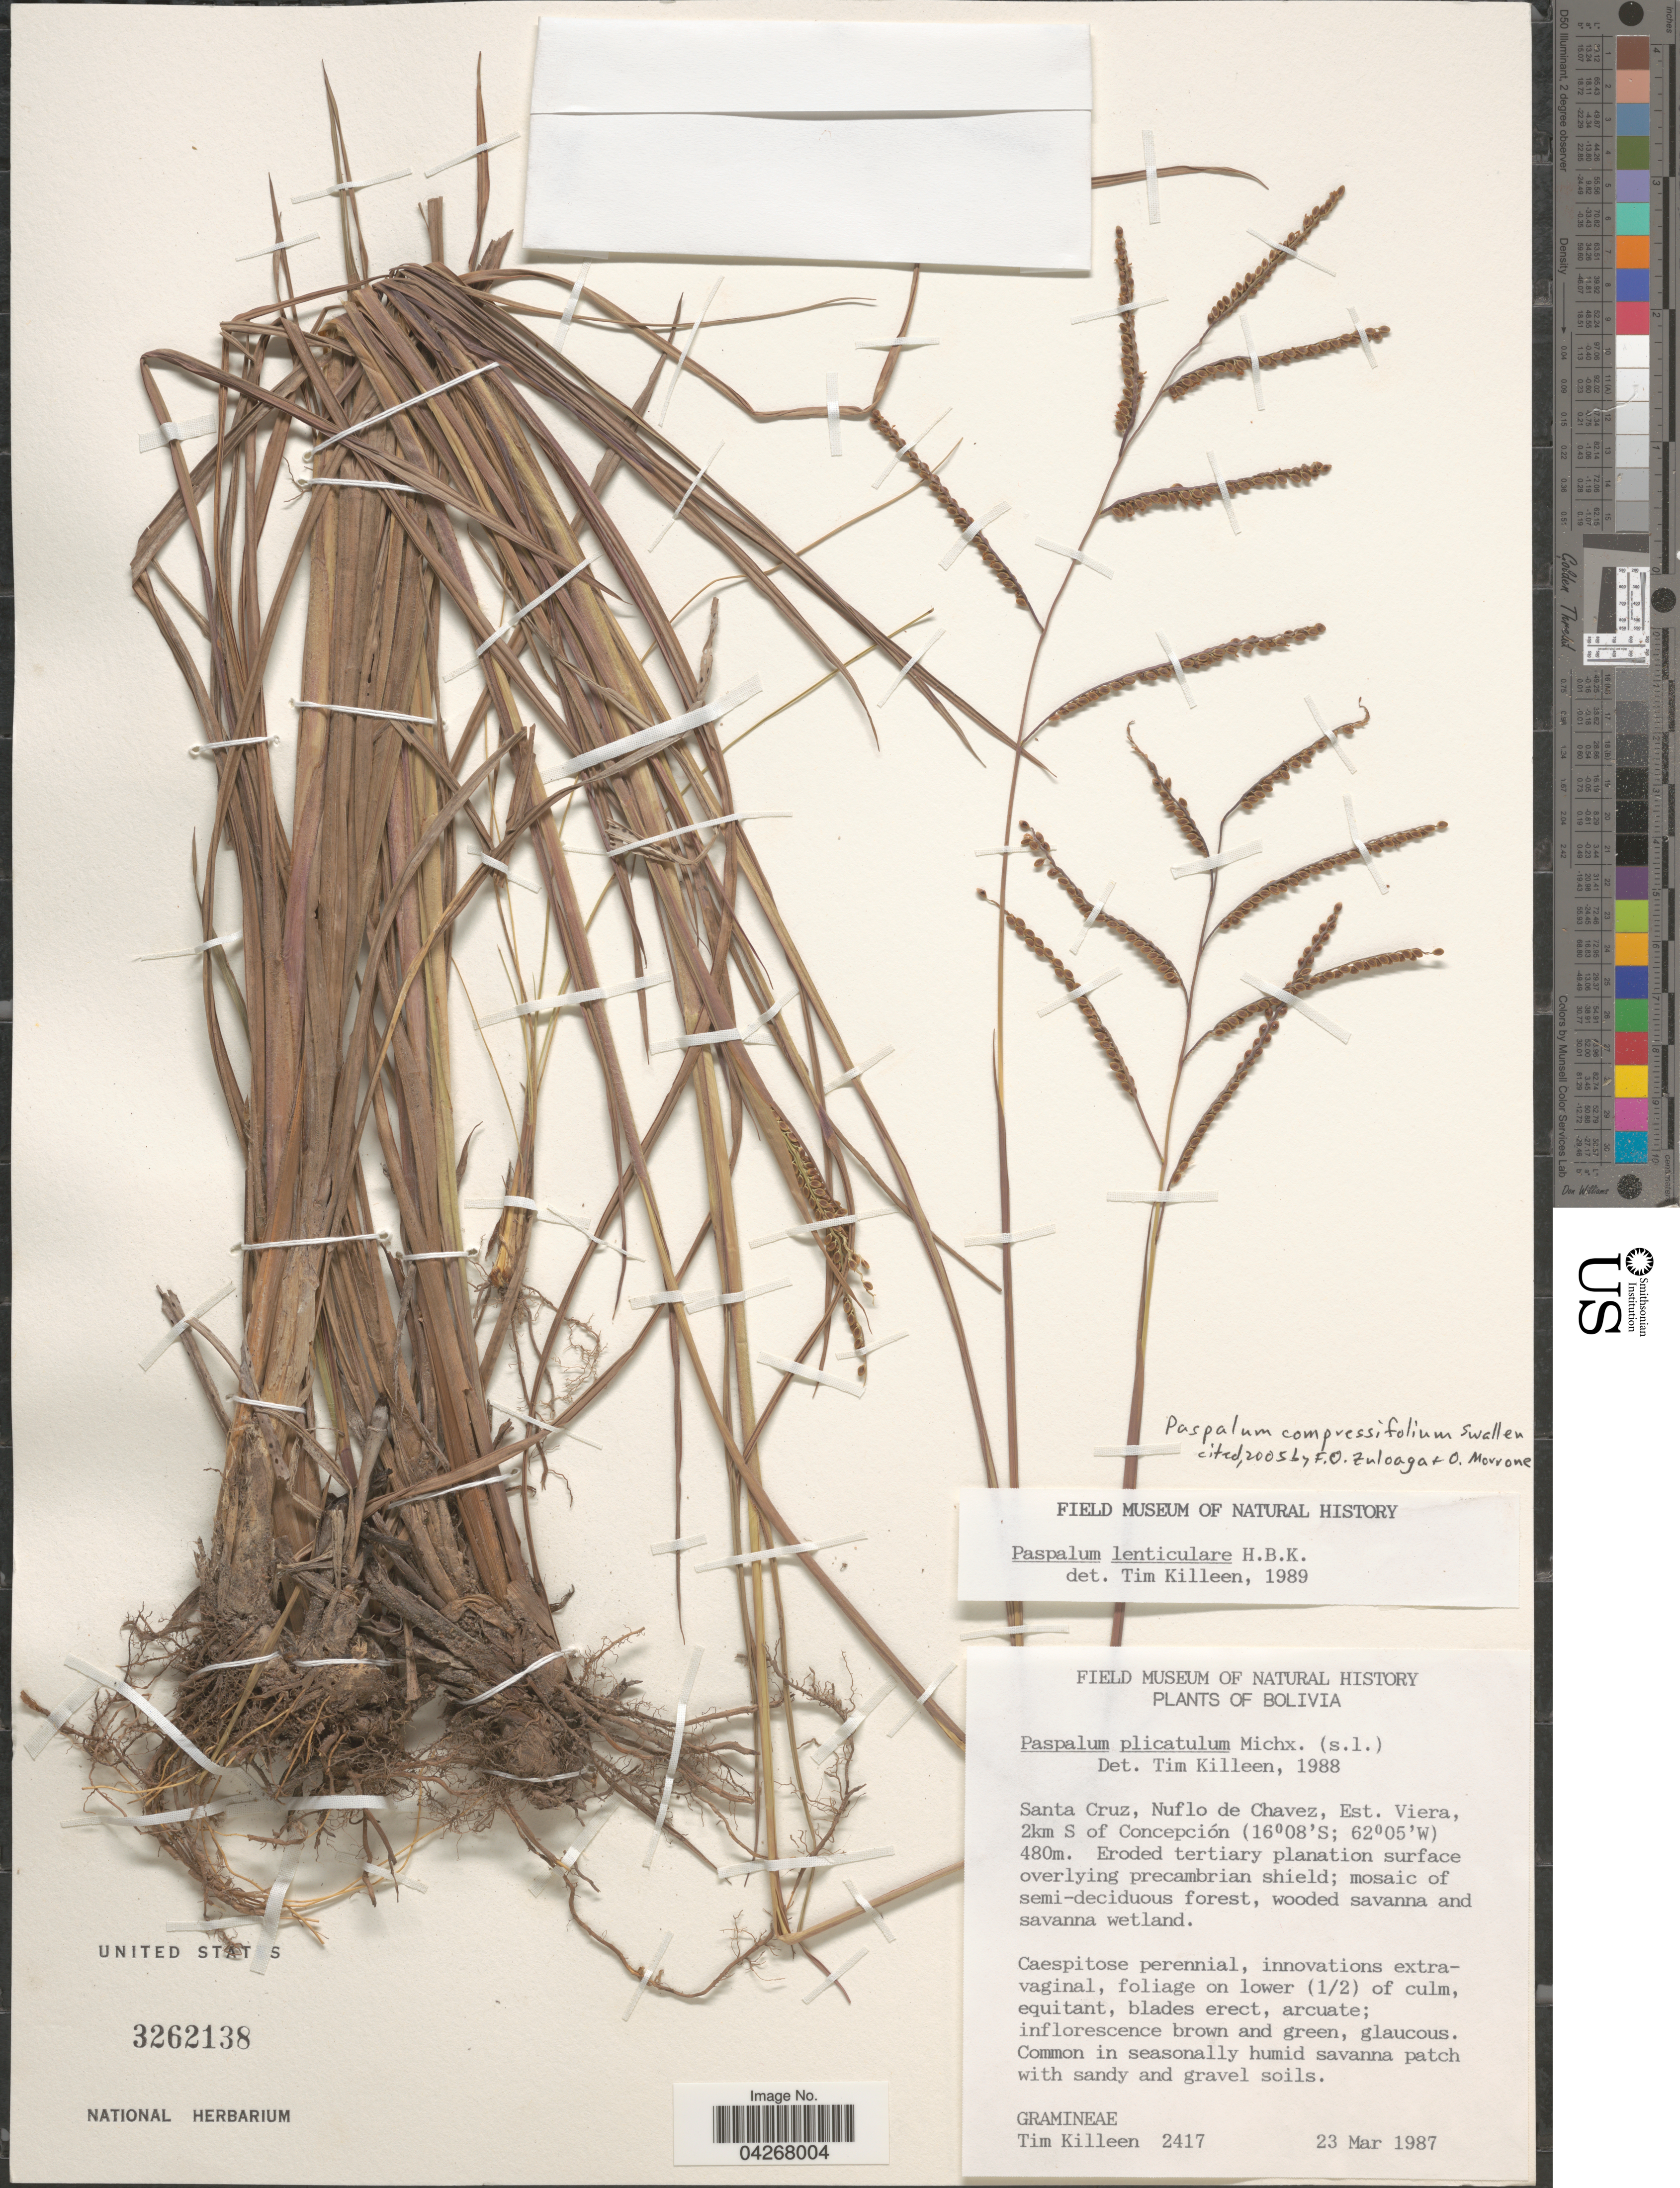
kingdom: Plantae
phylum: Tracheophyta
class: Liliopsida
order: Poales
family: Poaceae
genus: Paspalum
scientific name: Paspalum compressifolium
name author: Swallen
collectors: T. J. Killeen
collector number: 2417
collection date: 1987-03-23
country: Argentina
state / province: Santa Cruz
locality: Nuflo de Chavez, Est. Viera, 2km S of Concepción.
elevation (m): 480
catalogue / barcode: US 3262138